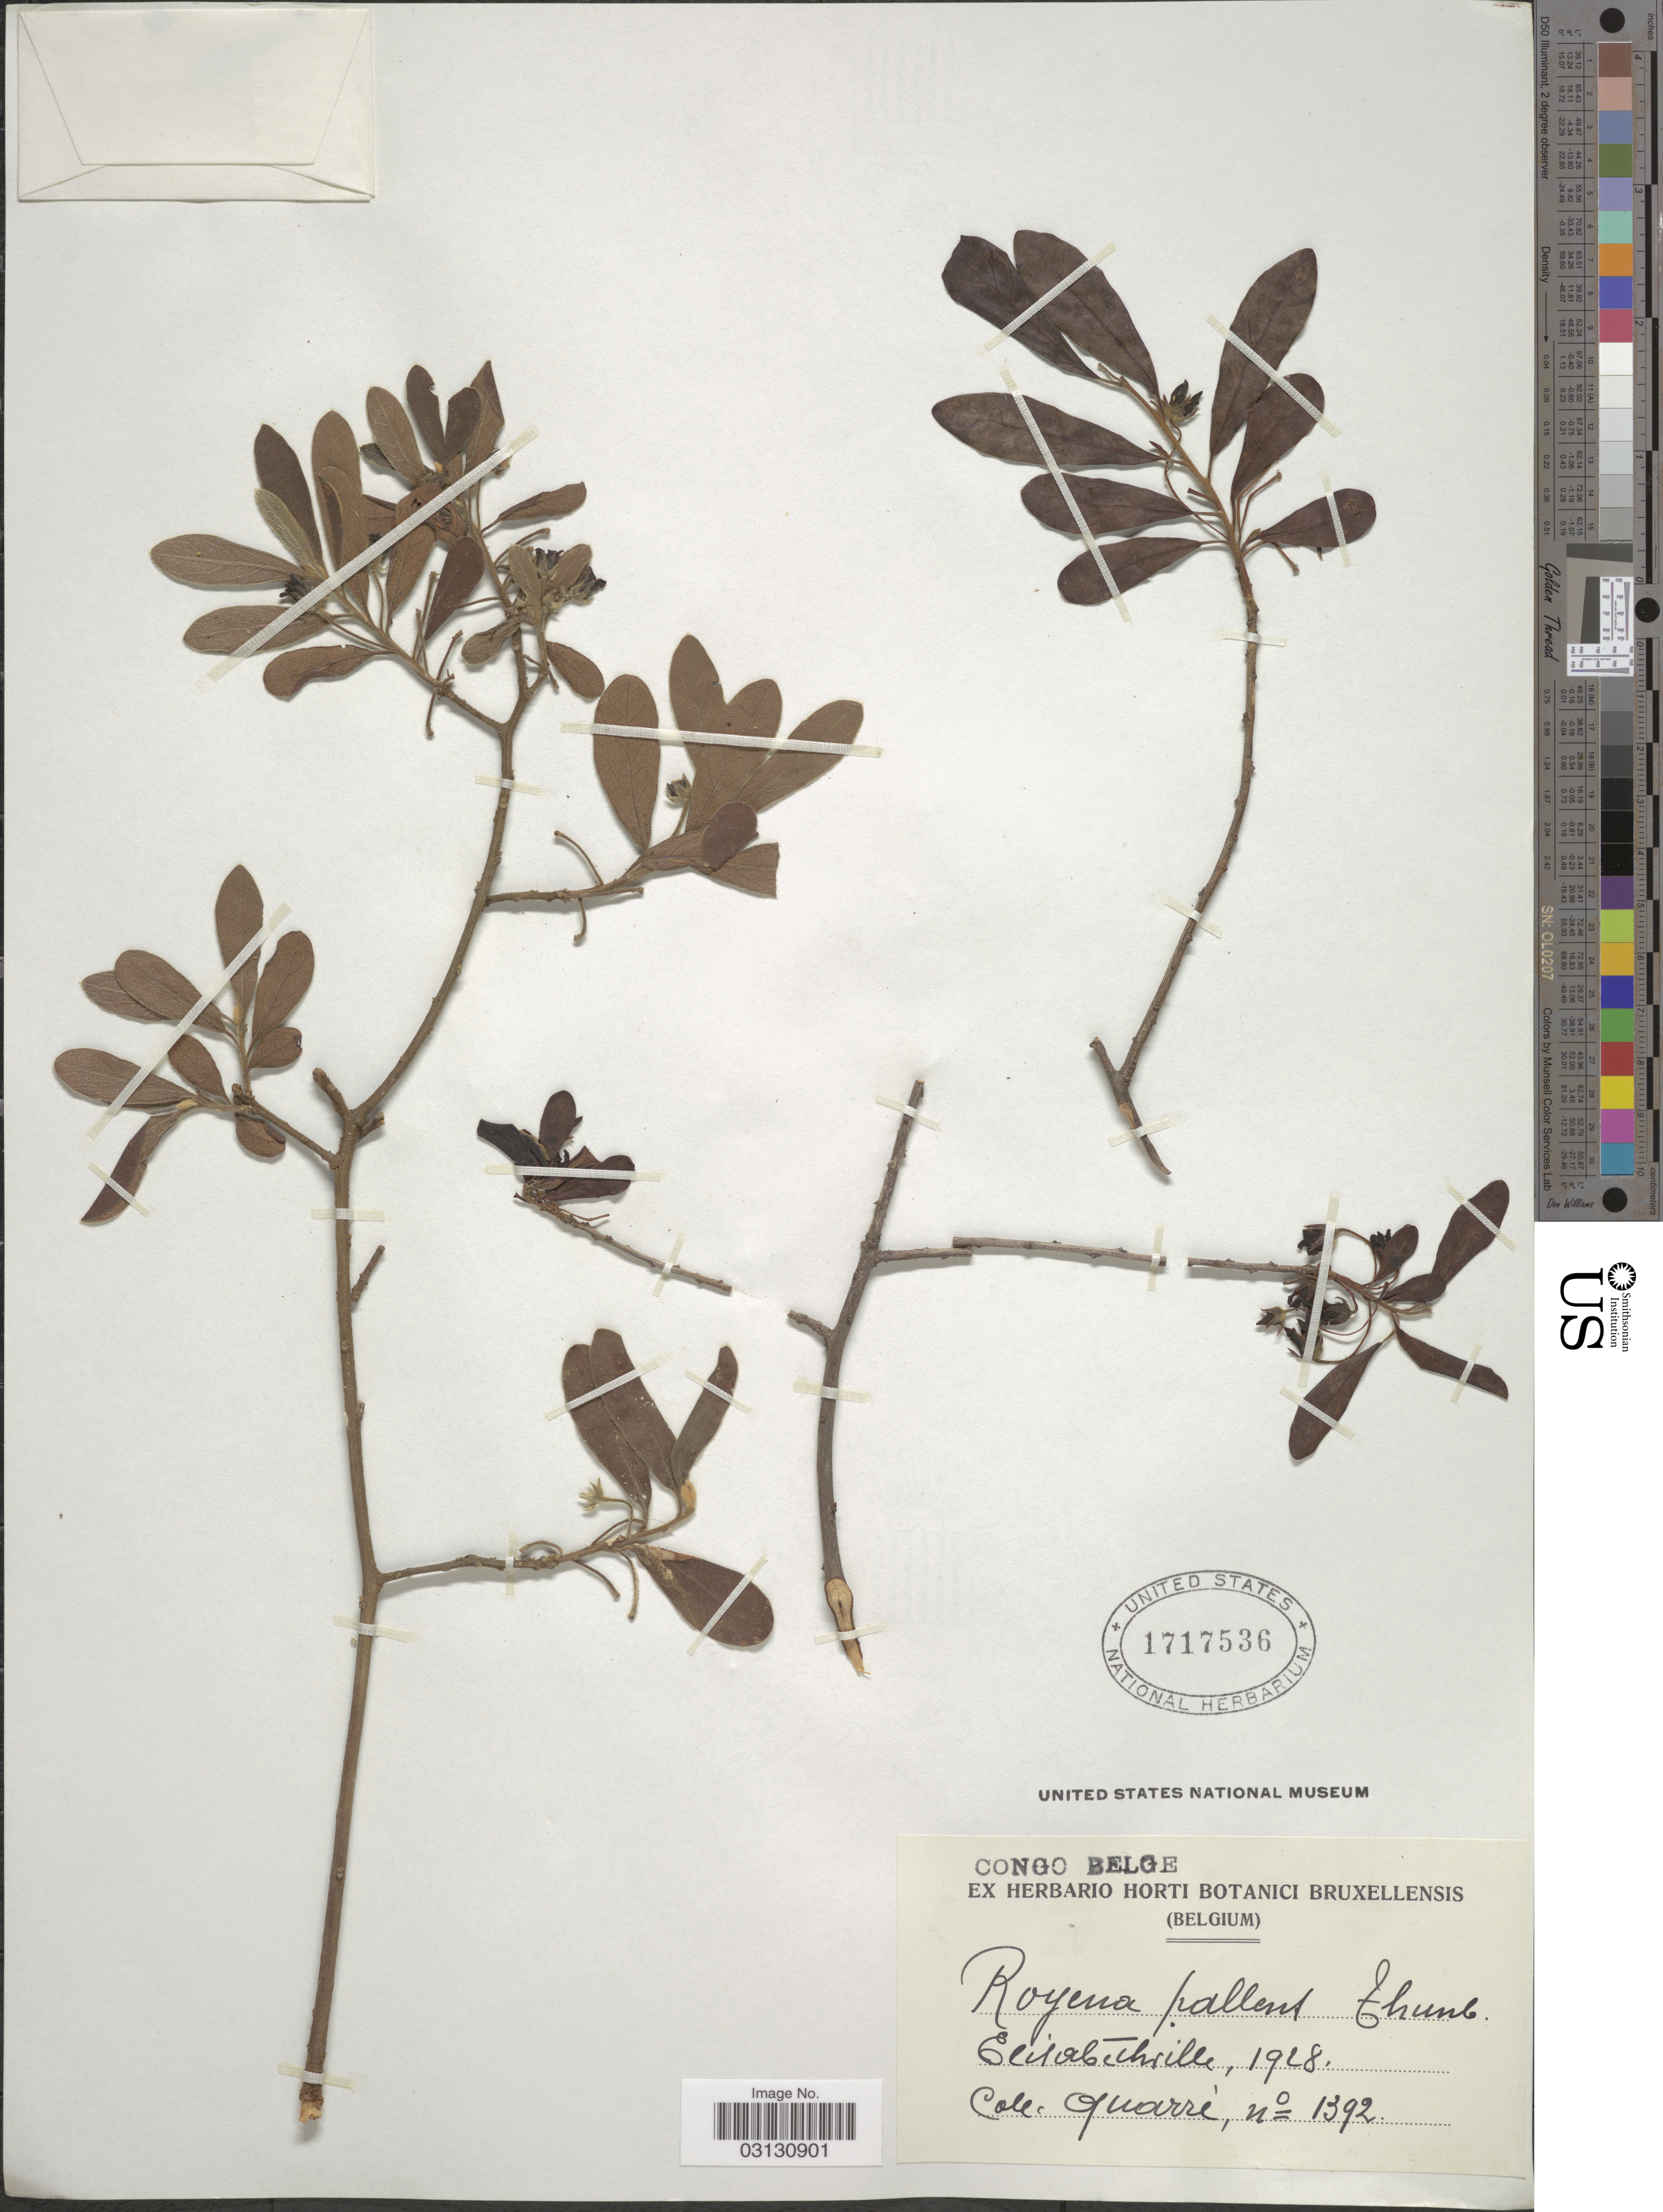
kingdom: Plantae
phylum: Tracheophyta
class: Magnoliopsida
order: Ericales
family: Ebenaceae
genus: Royena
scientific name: Royena pallens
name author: Thunb.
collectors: -. Quarre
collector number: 1392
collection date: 1928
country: Congo, Democratic Republic of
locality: Congo Belge, Elisabethville.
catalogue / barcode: US 1717536